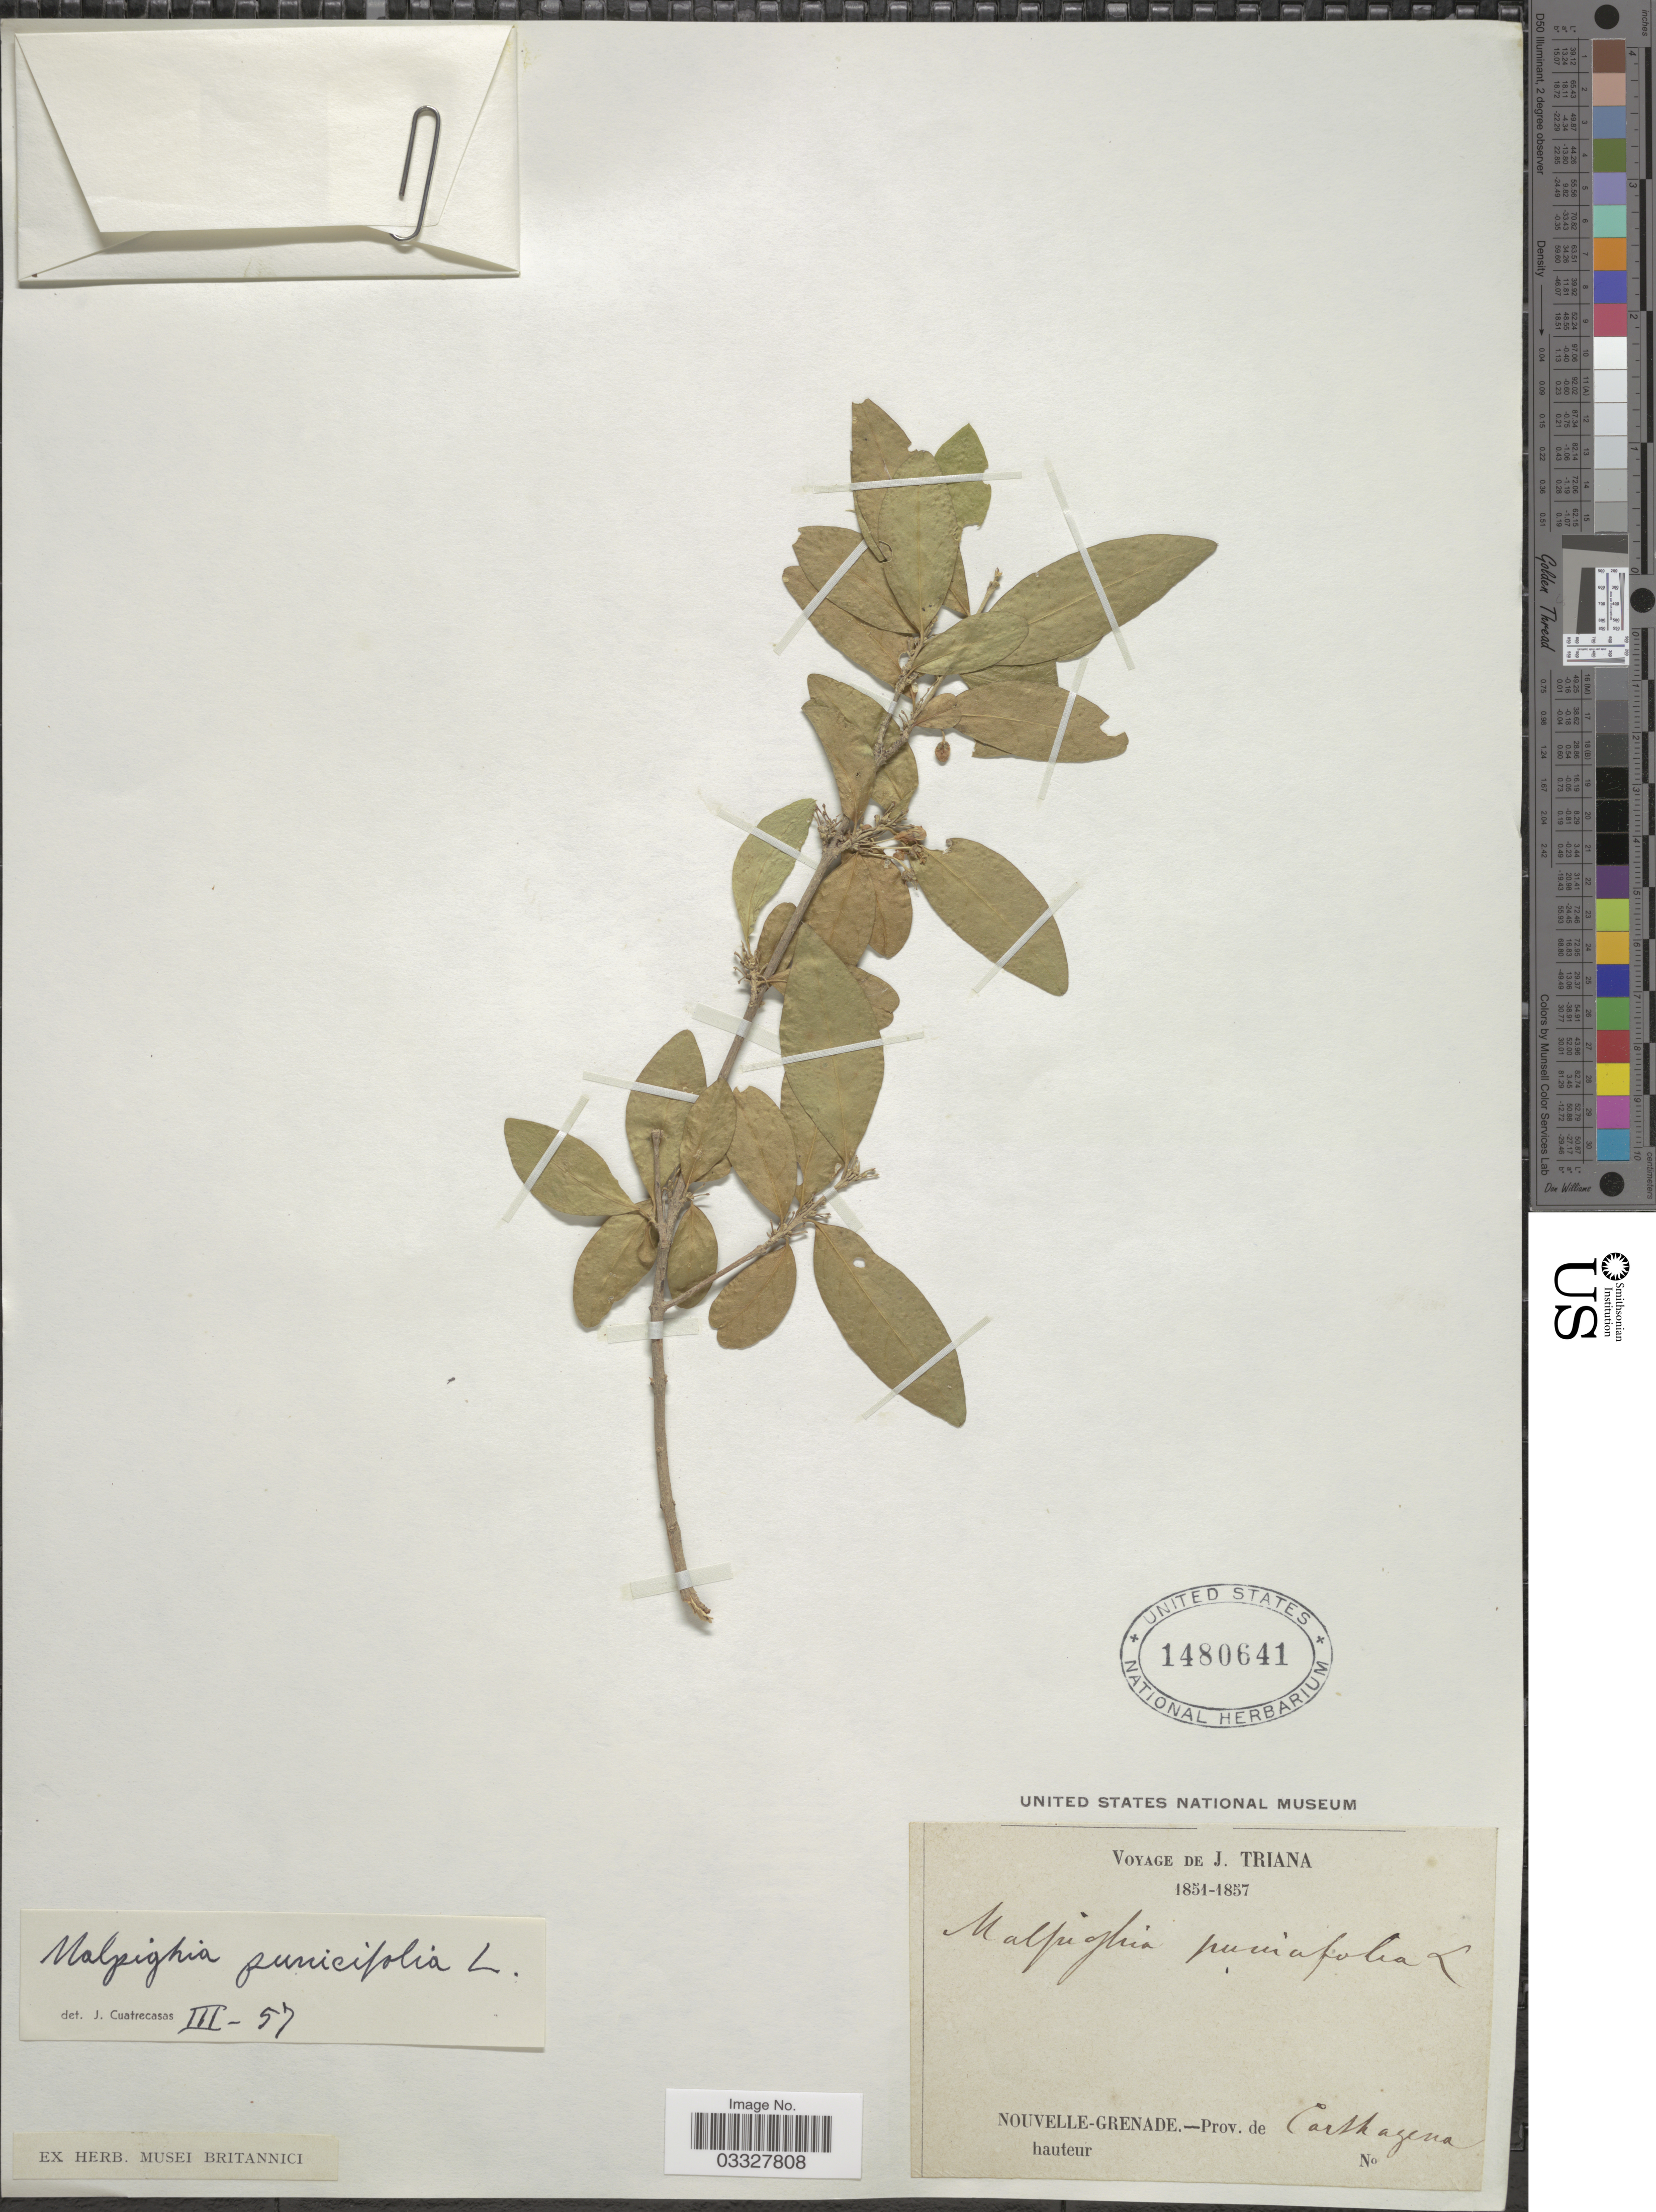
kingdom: Plantae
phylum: Tracheophyta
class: Magnoliopsida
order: Malpighiales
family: Malpighiaceae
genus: Malpighia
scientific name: Malpighia emarginata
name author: DC.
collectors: J. Triana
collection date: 1851/1857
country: Colombia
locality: Nouvelle-Grenade. Prov. de Carthagena.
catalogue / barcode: US 1480641